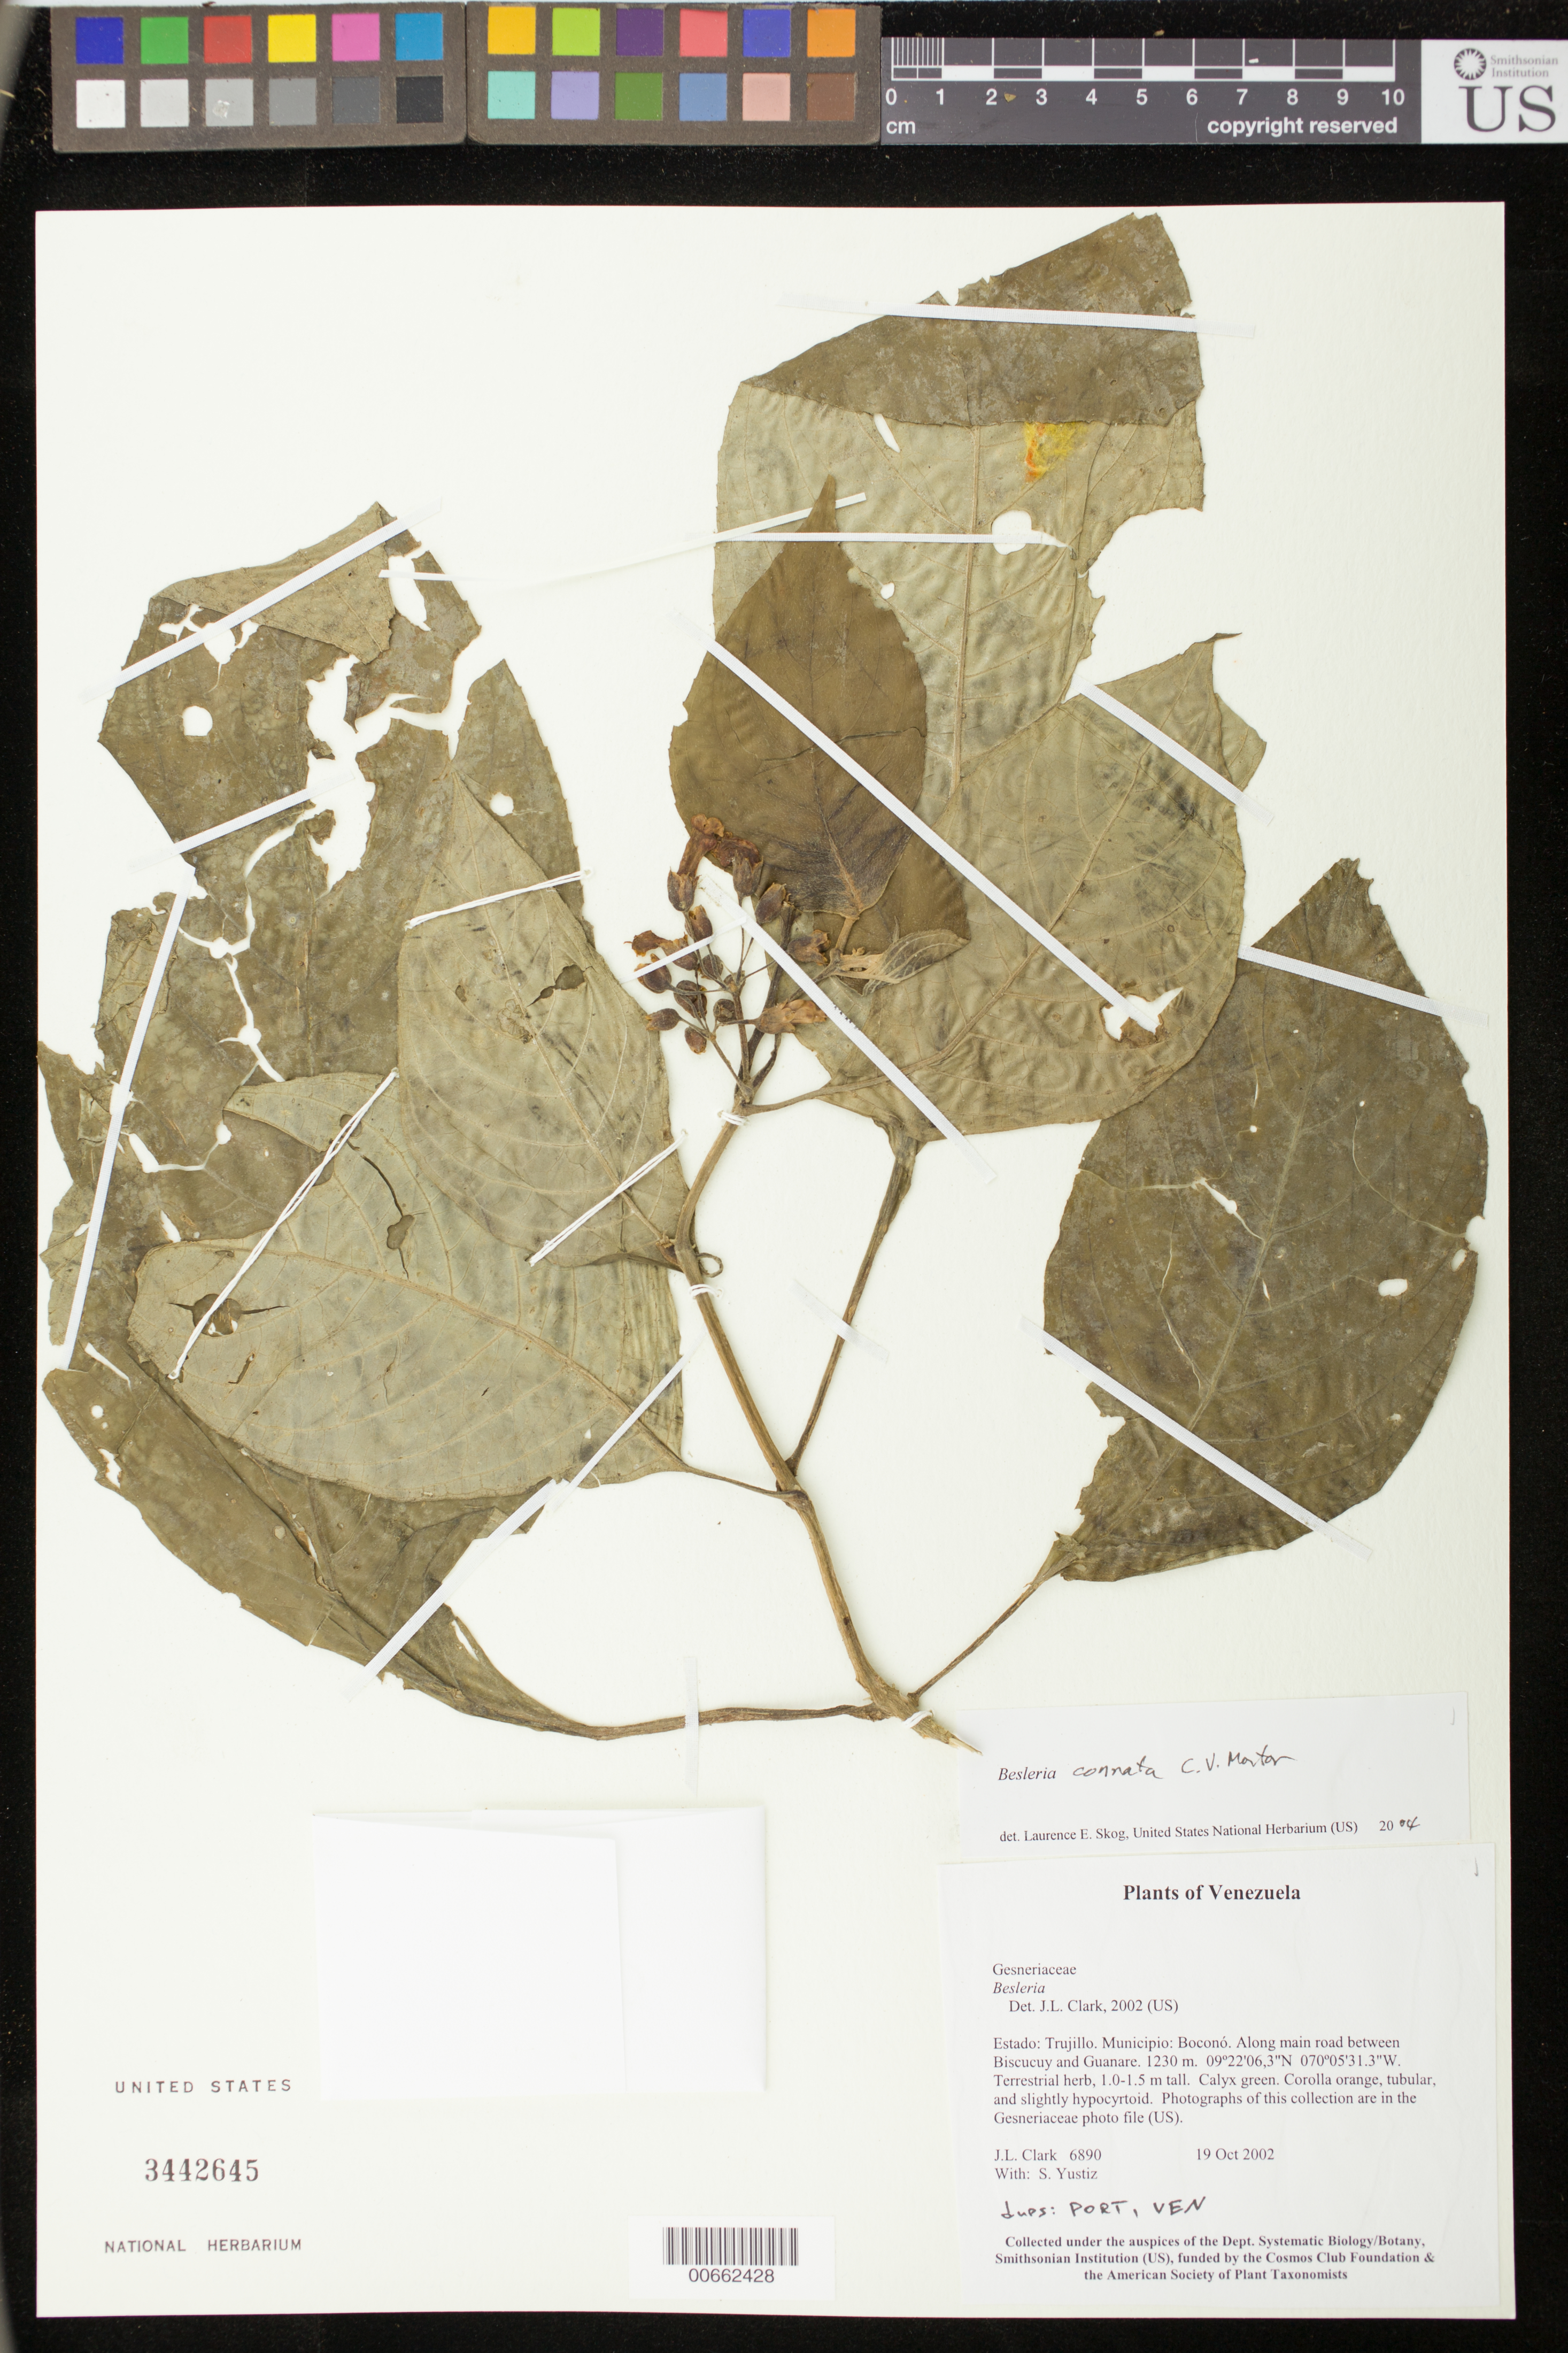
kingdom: Plantae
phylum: Tracheophyta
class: Magnoliopsida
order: Lamiales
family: Gesneriaceae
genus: Besleria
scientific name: Besleria connata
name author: C.V. Morton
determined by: Skog, Laurence E.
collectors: J. L. Clark & S. Yustiz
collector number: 6890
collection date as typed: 19 Oct 2002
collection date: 2002-10-19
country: Venezuela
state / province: Trujillo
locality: Boconó: Along main road between Biscucuy and Guanare.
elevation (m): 1230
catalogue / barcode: US 3442645